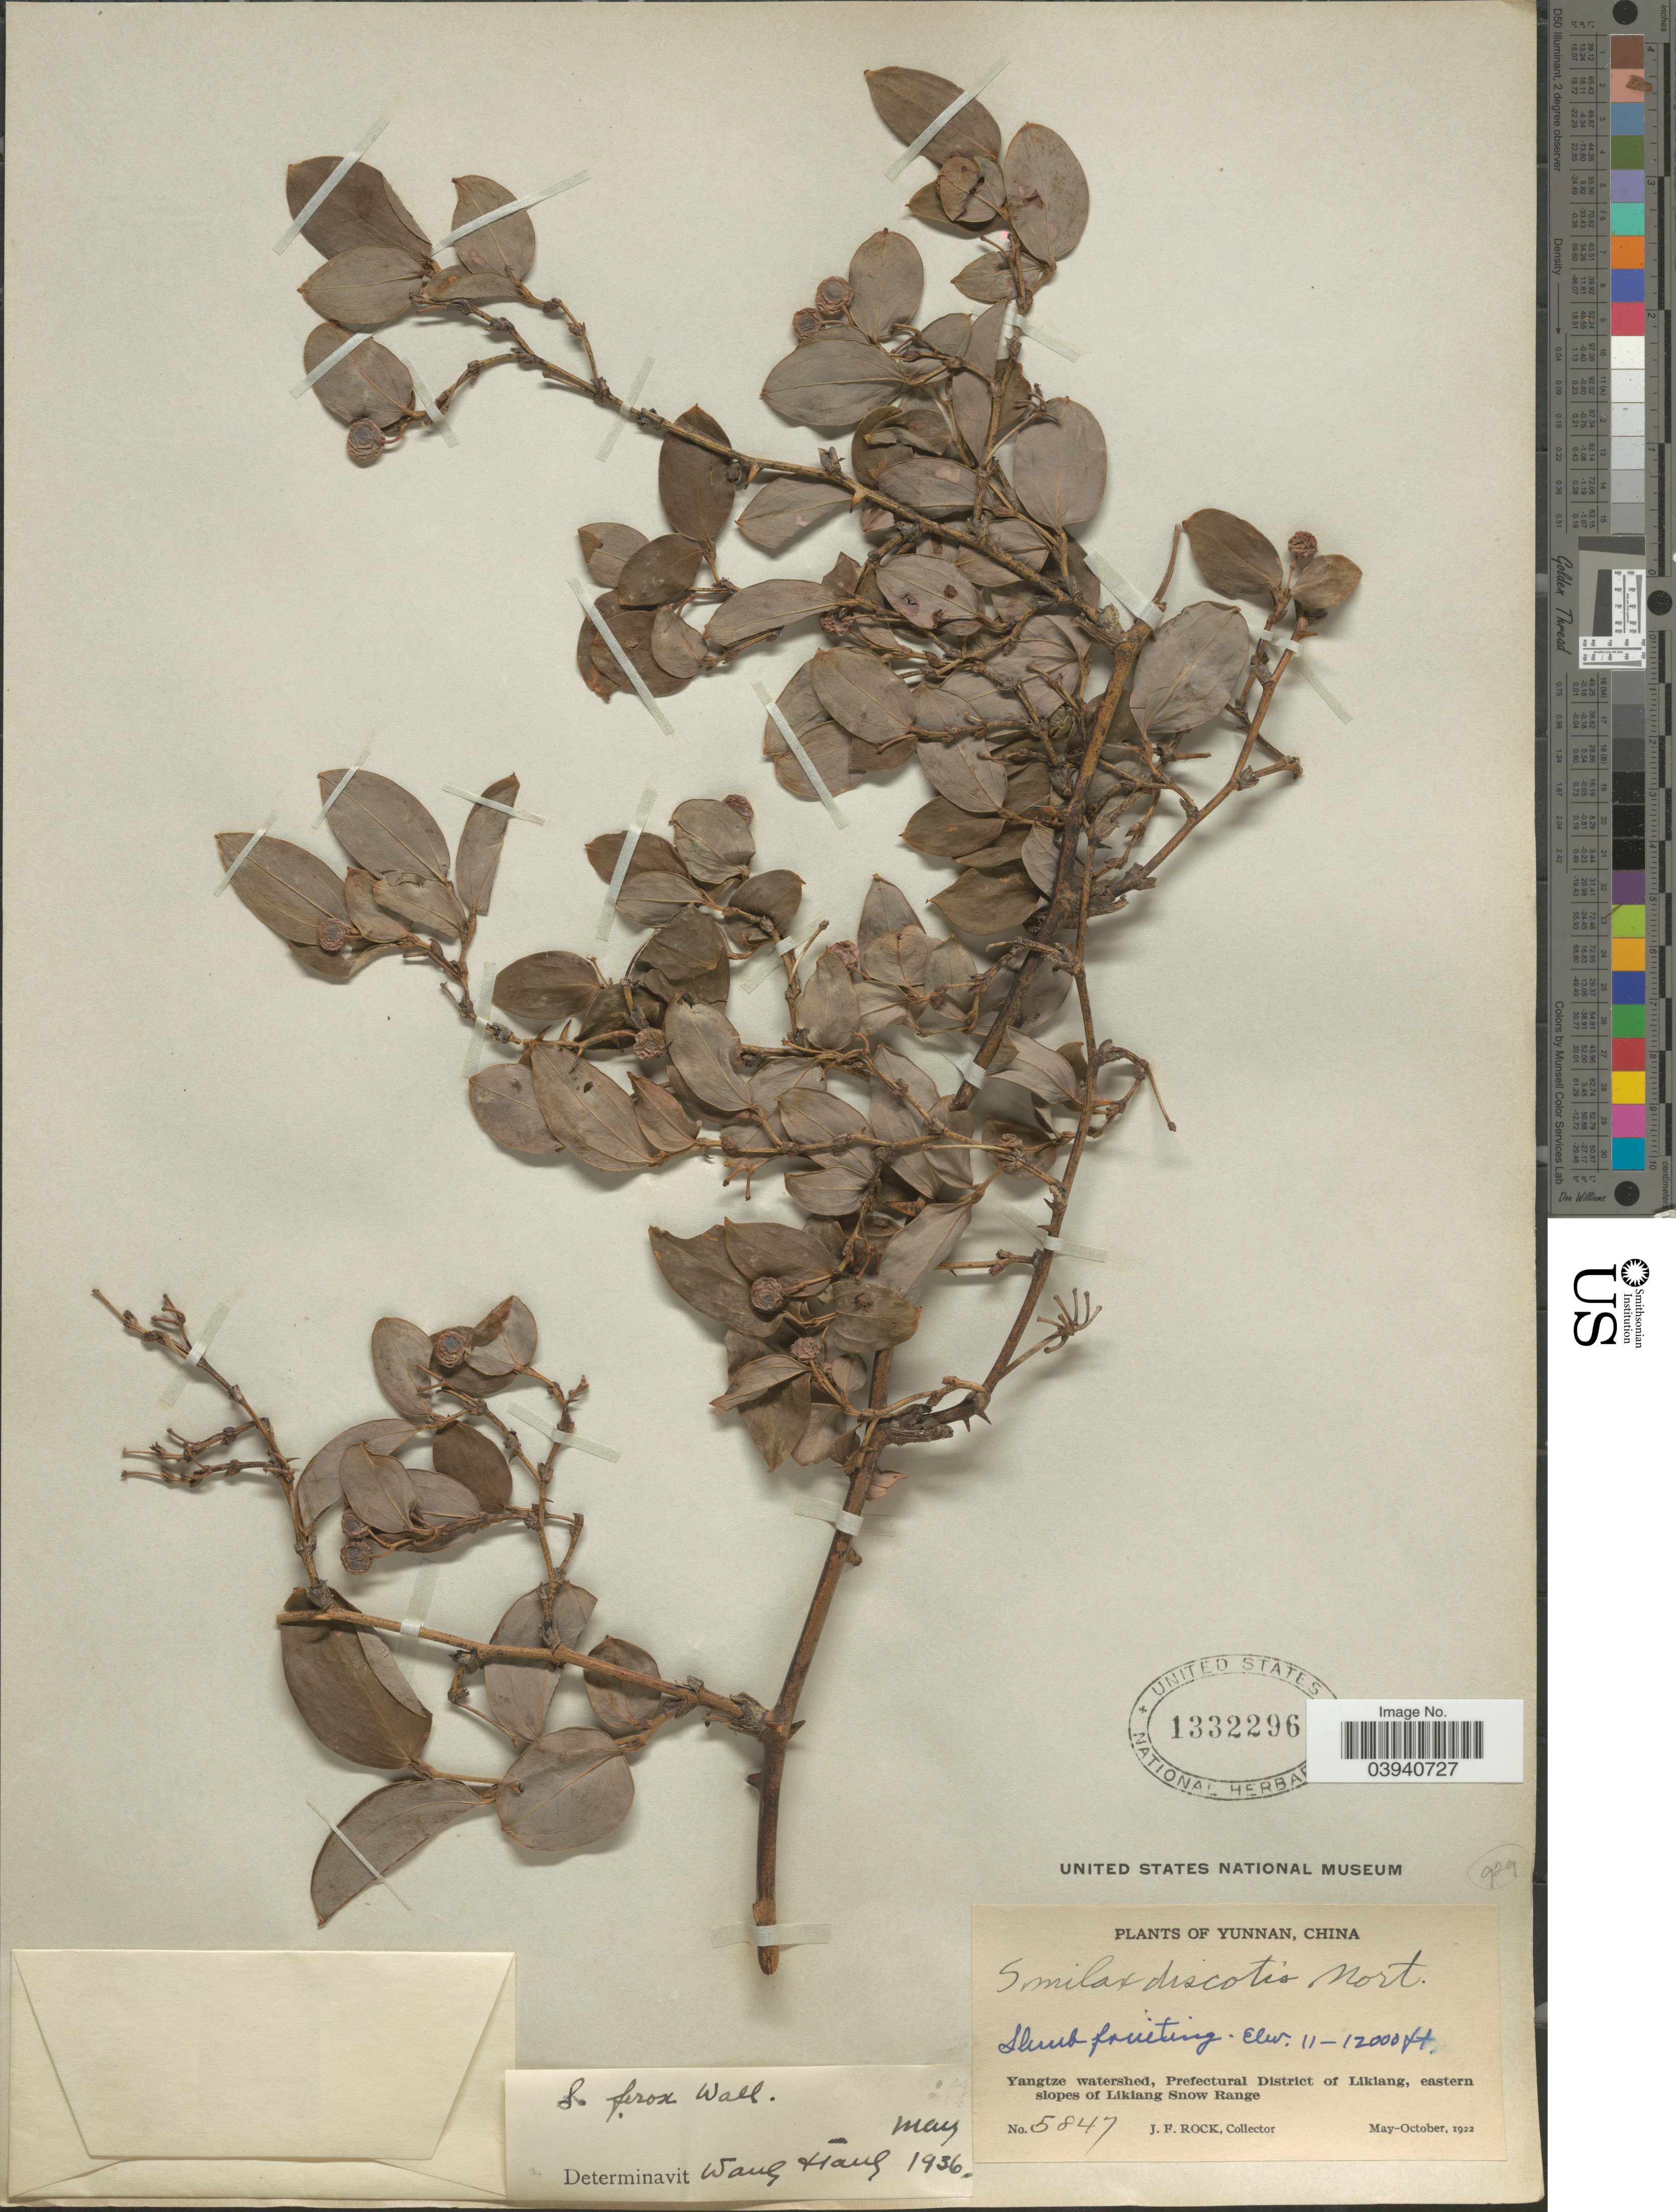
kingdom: Plantae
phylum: Tracheophyta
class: Liliopsida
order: Liliales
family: Smilacaceae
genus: Smilax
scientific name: Smilax ferox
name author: Wall. ex Kunth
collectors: J. Rock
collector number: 5847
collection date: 1922-05/1922-10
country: China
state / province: Yunnan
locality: Yangtze watershed, Prefectural District of Likiang, eastern slopes of Likiang Snow Range.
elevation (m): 3353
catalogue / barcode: US 1332296